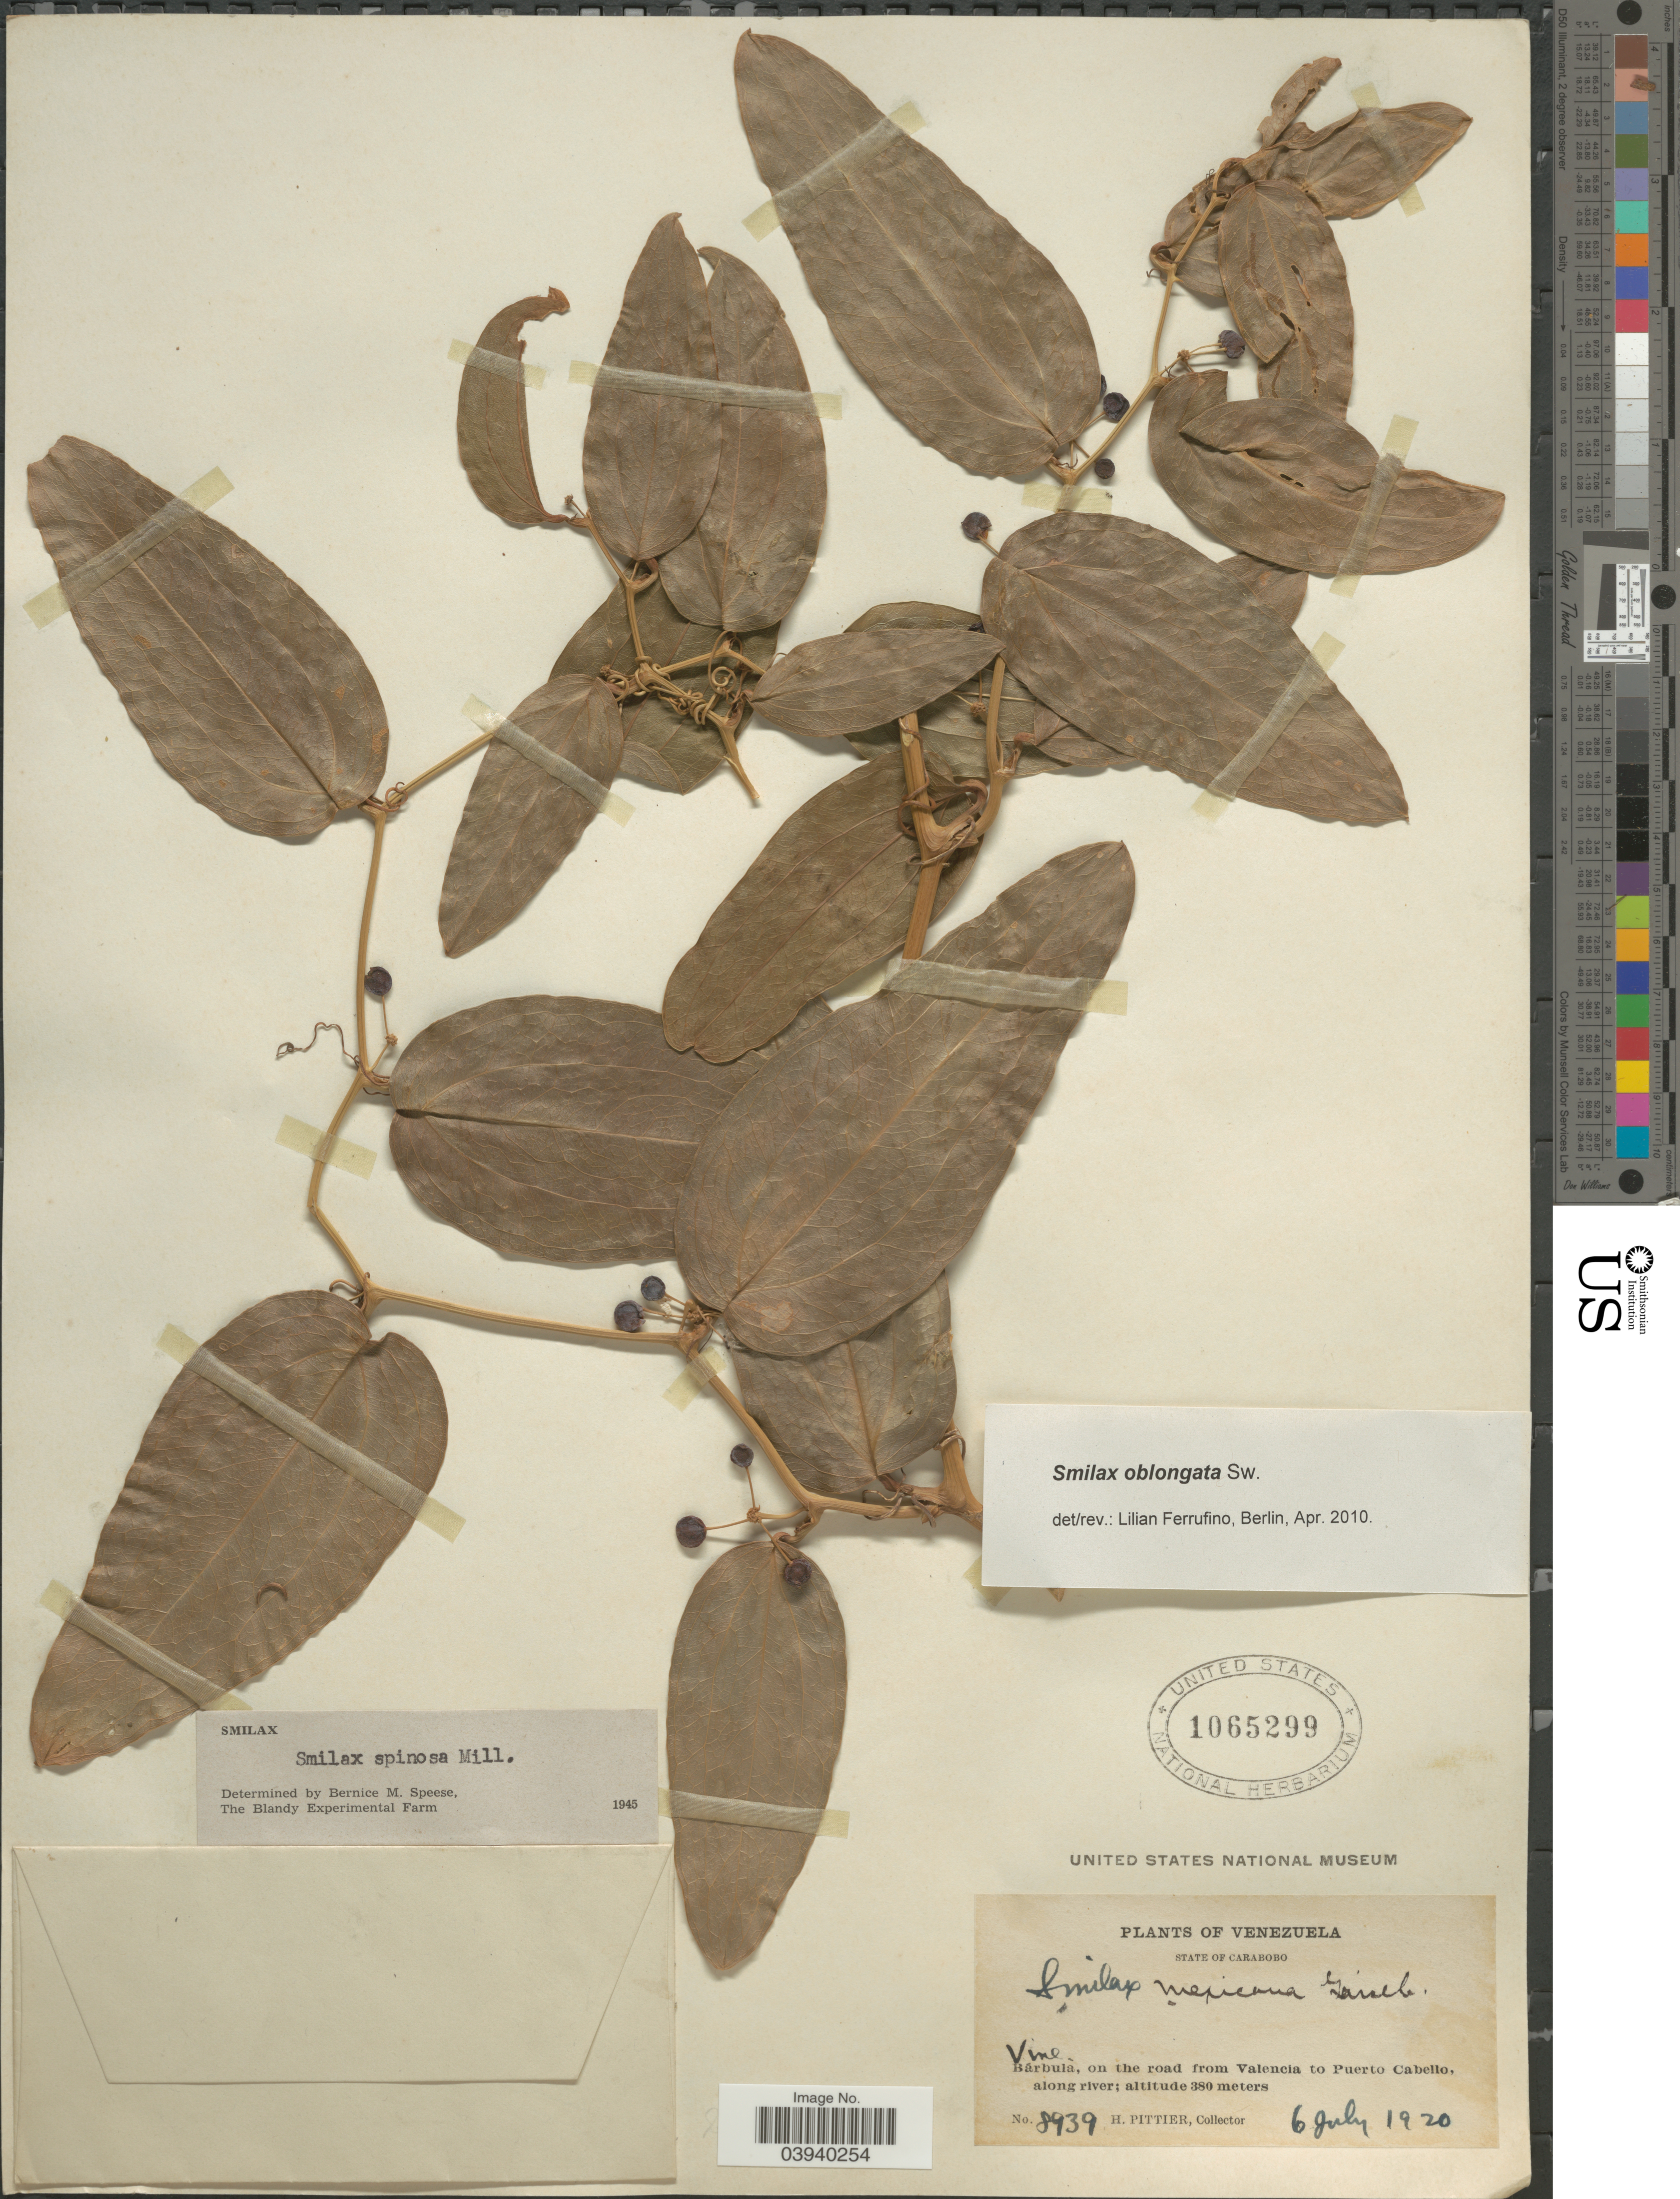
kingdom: Plantae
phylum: Tracheophyta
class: Liliopsida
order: Liliales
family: Smilacaceae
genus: Smilax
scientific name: Smilax oblongata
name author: Sw.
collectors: H. F. Pittier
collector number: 8939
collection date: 1920-07-06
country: Venezuela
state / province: Carabobo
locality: Barbula, on the road from Valencia to Puerto Cabello, along river.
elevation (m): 380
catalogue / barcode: US 1065299